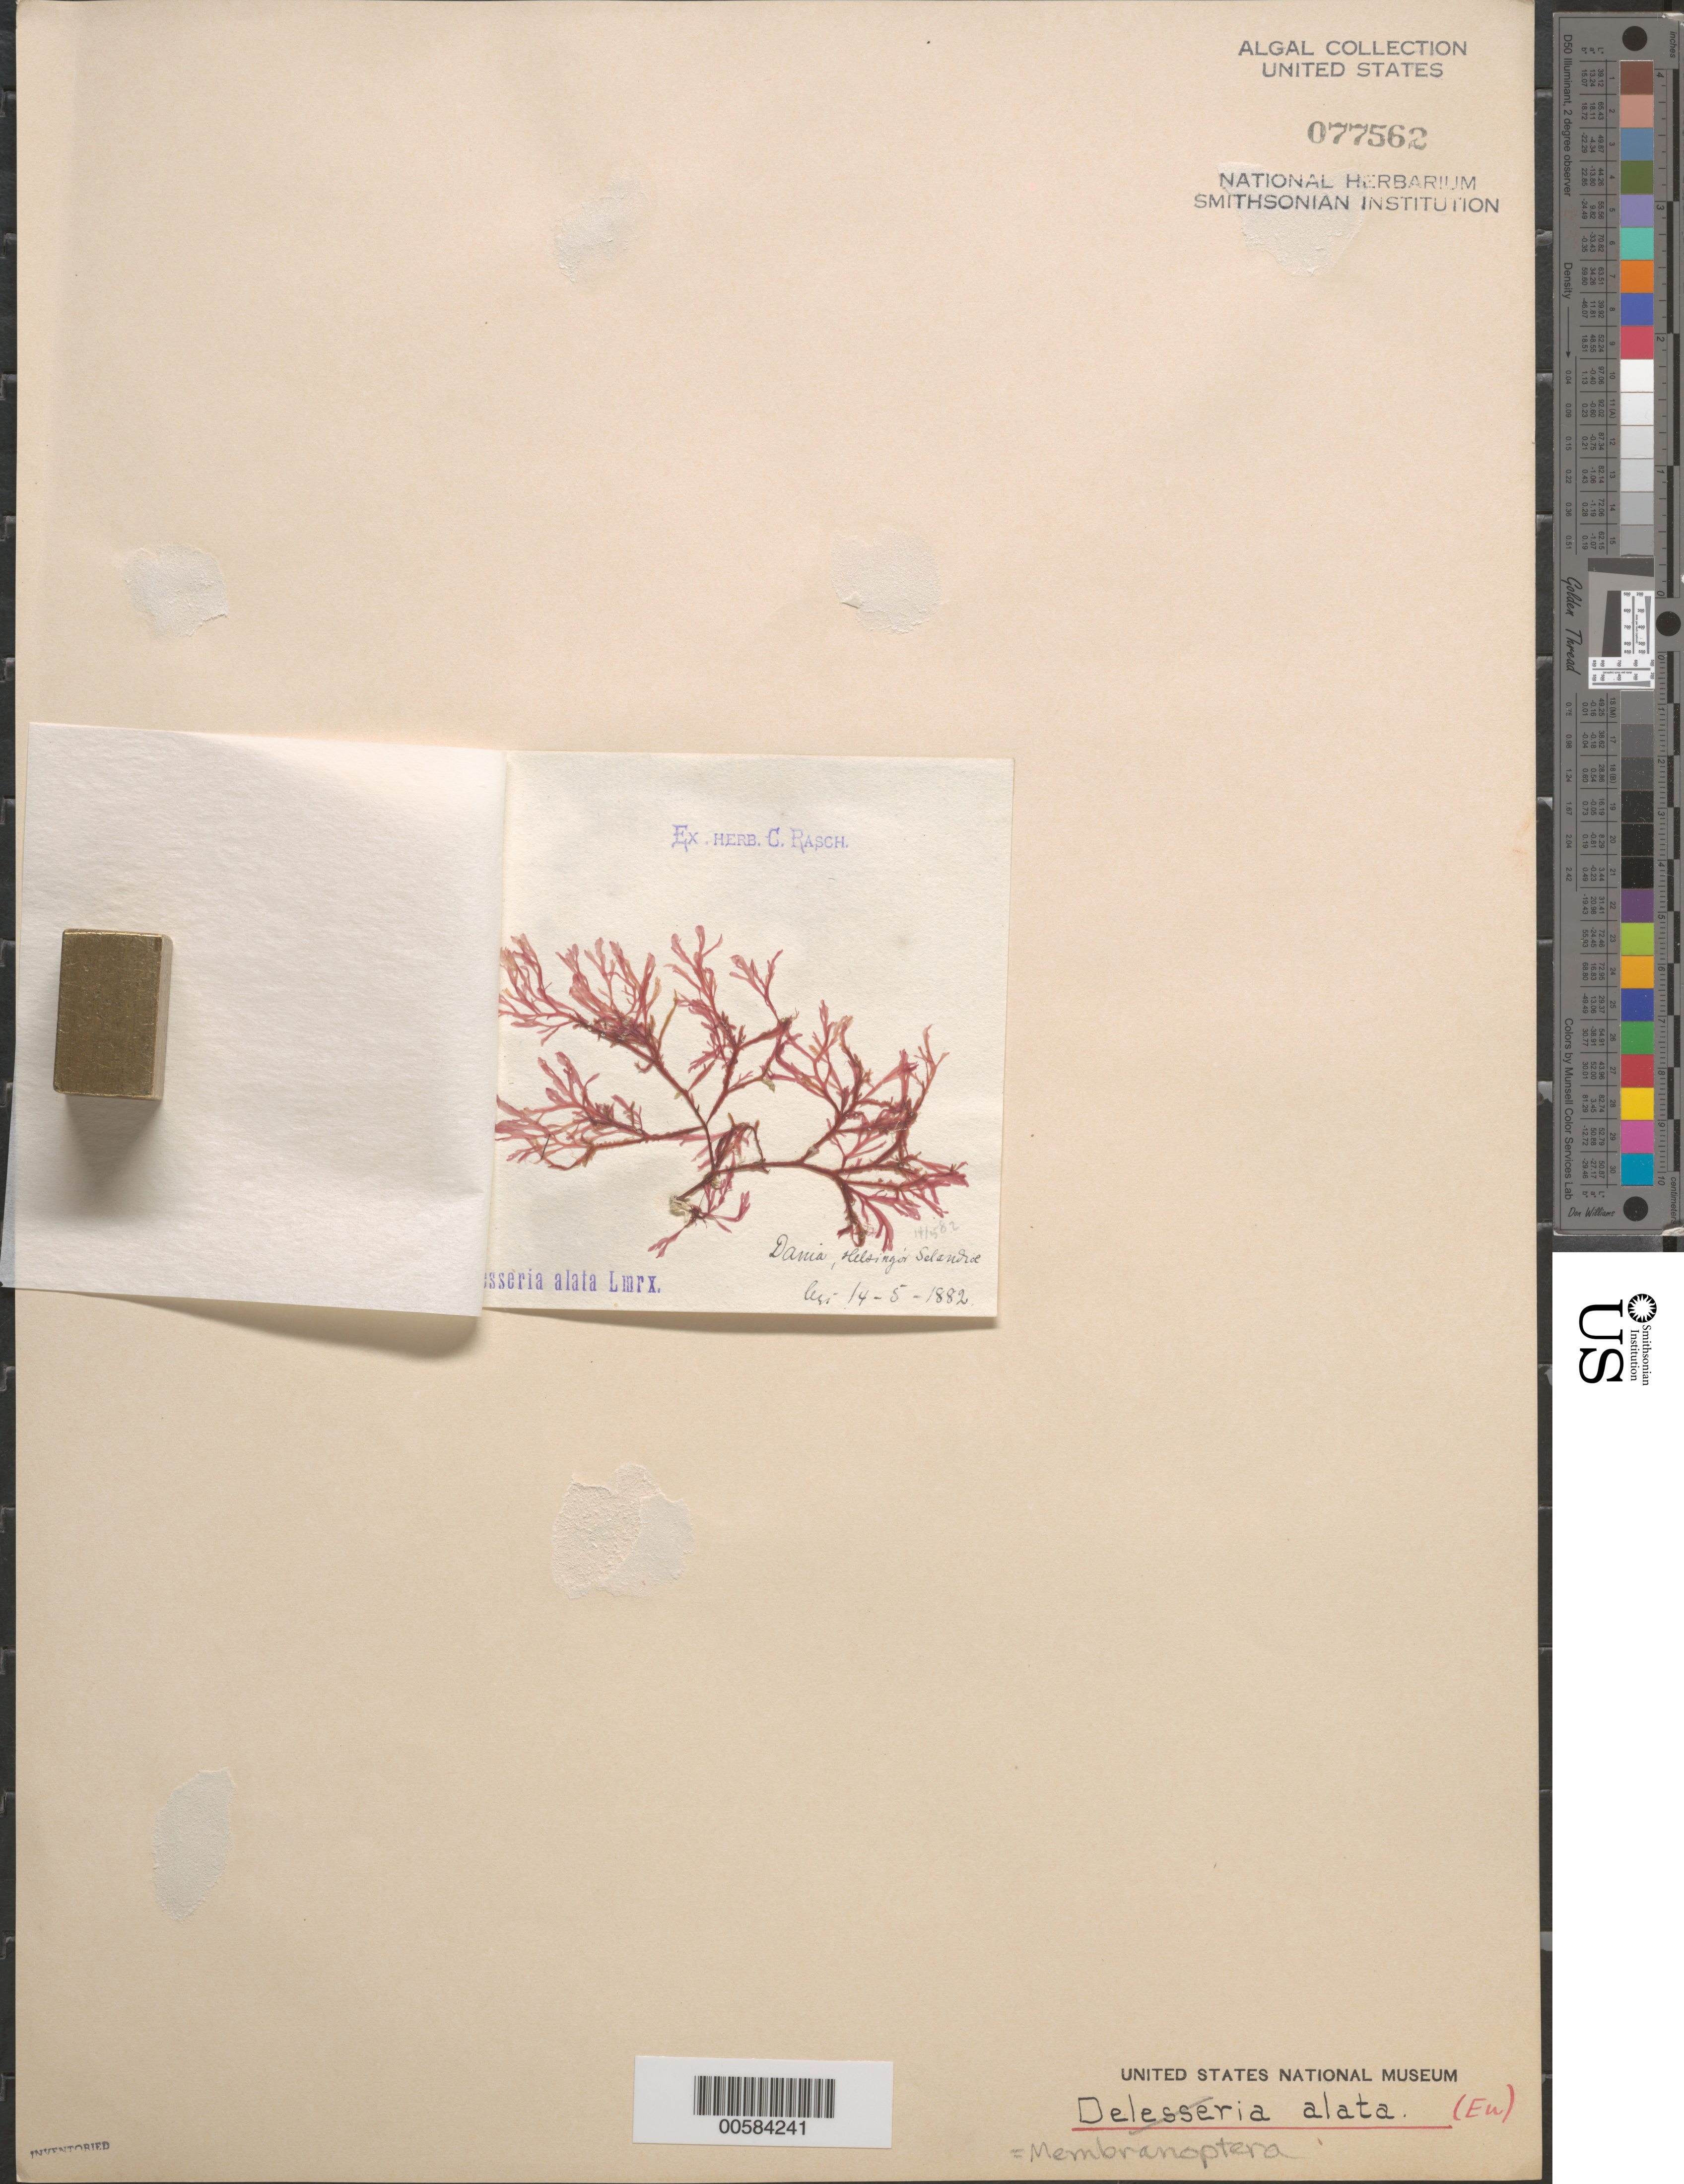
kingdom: Plantae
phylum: Rhodophyta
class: Florideophyceae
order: Ceramiales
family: Delesseriaceae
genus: Membranoptera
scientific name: Membranoptera alata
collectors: C. Rasch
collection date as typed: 14 May 1882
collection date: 1882-05-14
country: Denmark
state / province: Hovedstaden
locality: Helsingor, Sjaelland (Selandiae)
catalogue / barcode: US 77562